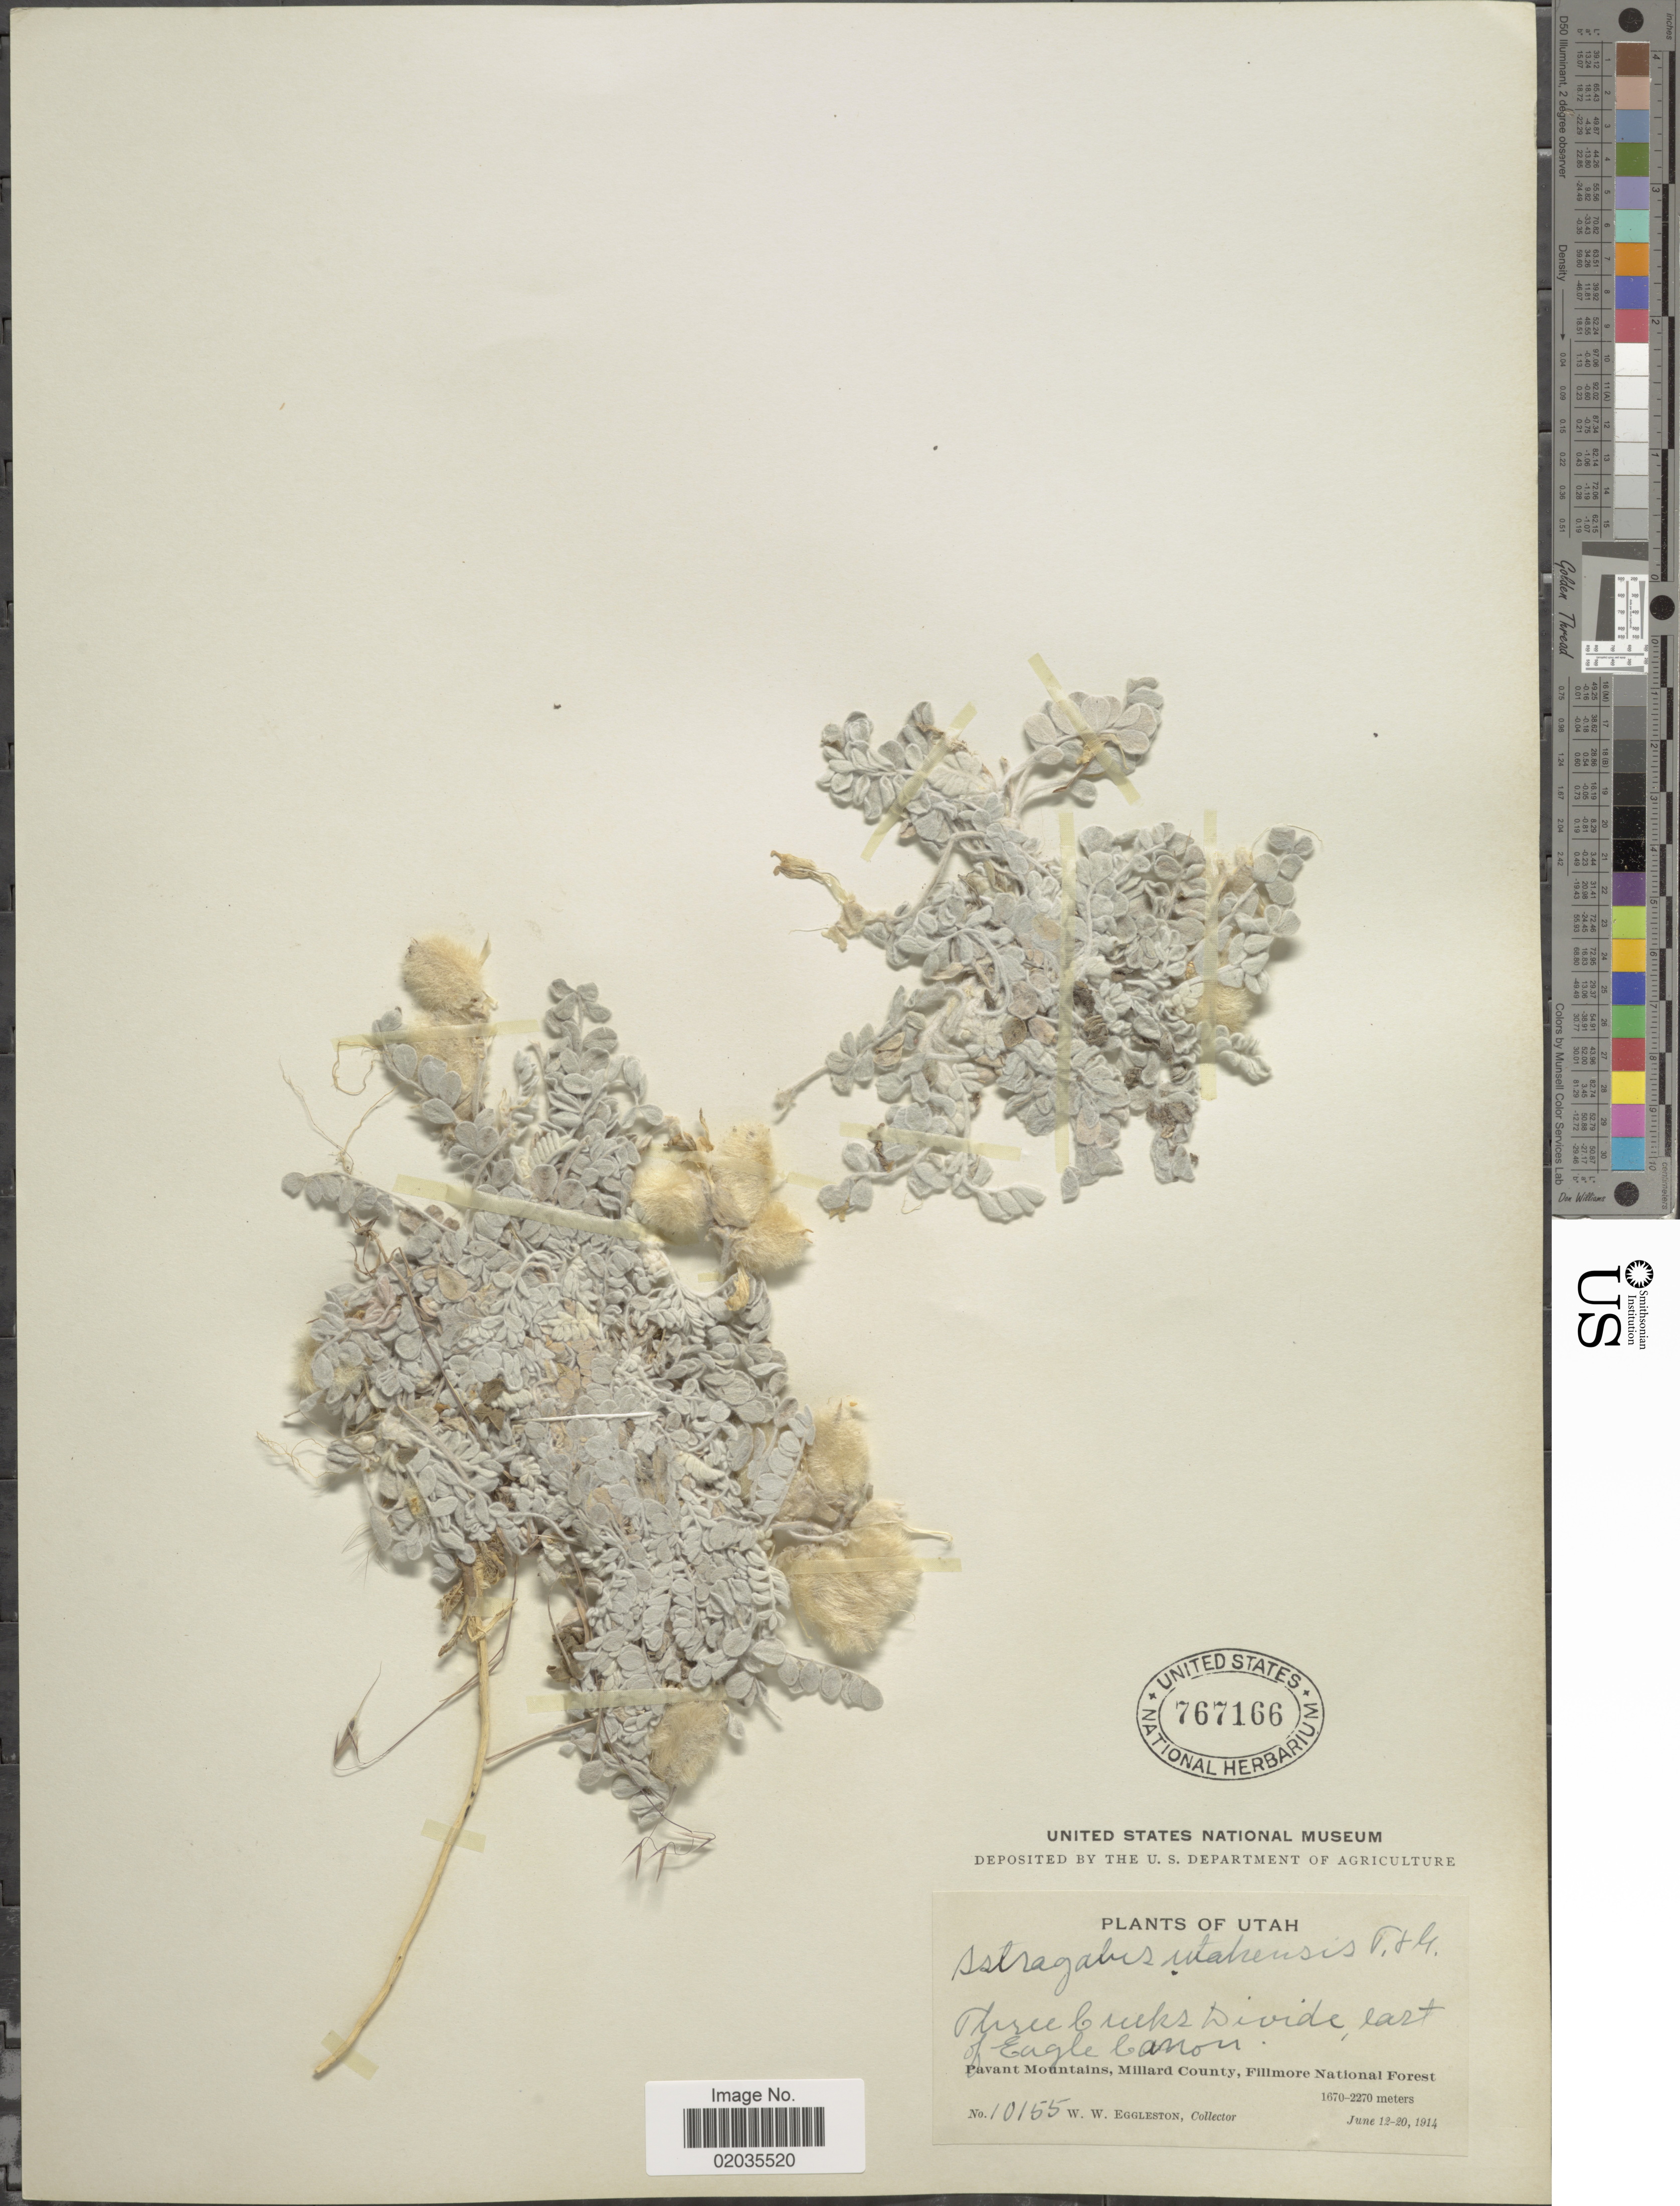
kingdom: Plantae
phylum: Tracheophyta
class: Magnoliopsida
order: Fabales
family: Fabaceae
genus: Astragalus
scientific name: Astragalus utahensis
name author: (Torr.) Torr. & A. Gray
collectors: W. W. Eggleston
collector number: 10155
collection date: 1914-06-12/1914-06-20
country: United States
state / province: Utah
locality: Three Creeks Divide, east of Eagle Canon. Pavant Mountains, Millard County, Fillmore National Forest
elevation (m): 1670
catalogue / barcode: US 767166